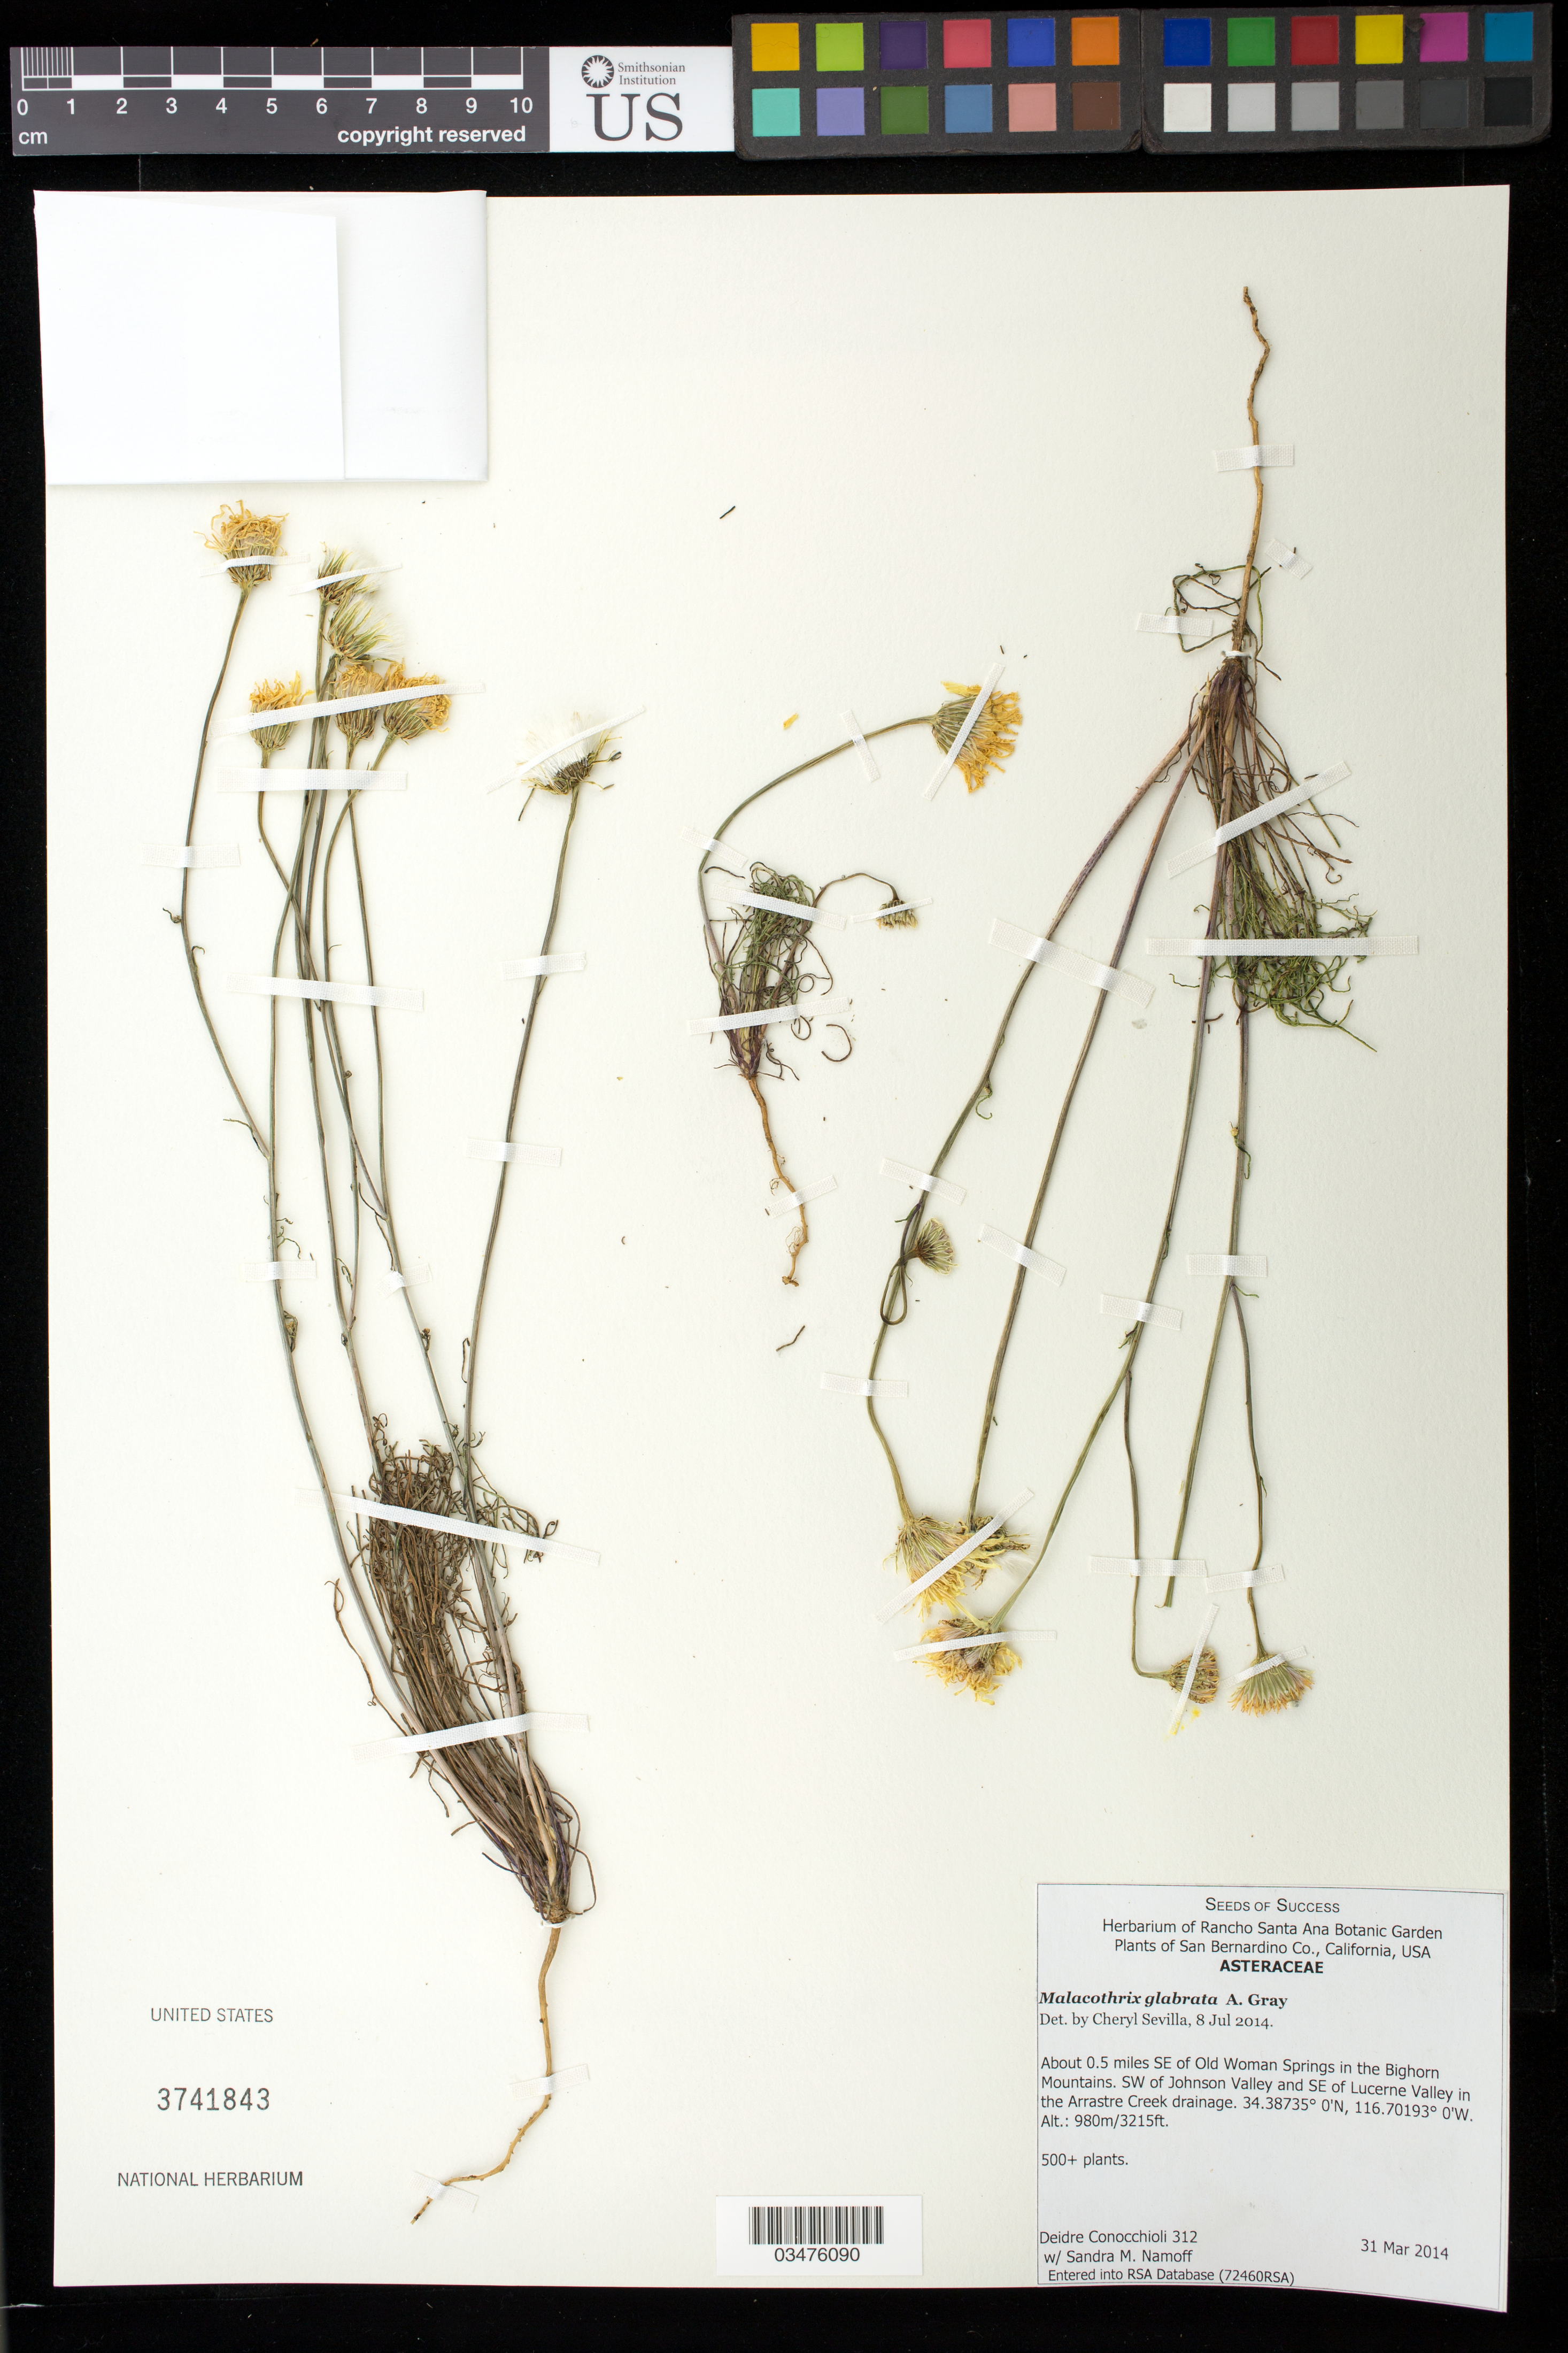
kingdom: Plantae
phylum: Tracheophyta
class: Magnoliopsida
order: Asterales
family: Asteraceae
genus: Malacothrix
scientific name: Malacothrix glabrata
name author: (A. Gray ex D.C. Eaton) A. Gray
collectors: D. Conocchioli & S. M. Namoff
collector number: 312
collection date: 2014-03-31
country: United States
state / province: California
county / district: San Bernardino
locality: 0.5 mi. SE of Old Woman Springs in the Bighorn Mts. SW of Johnson Valley and SE of Lucerne Valley in the Arrastre Creek drainage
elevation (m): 980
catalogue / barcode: US 3741843